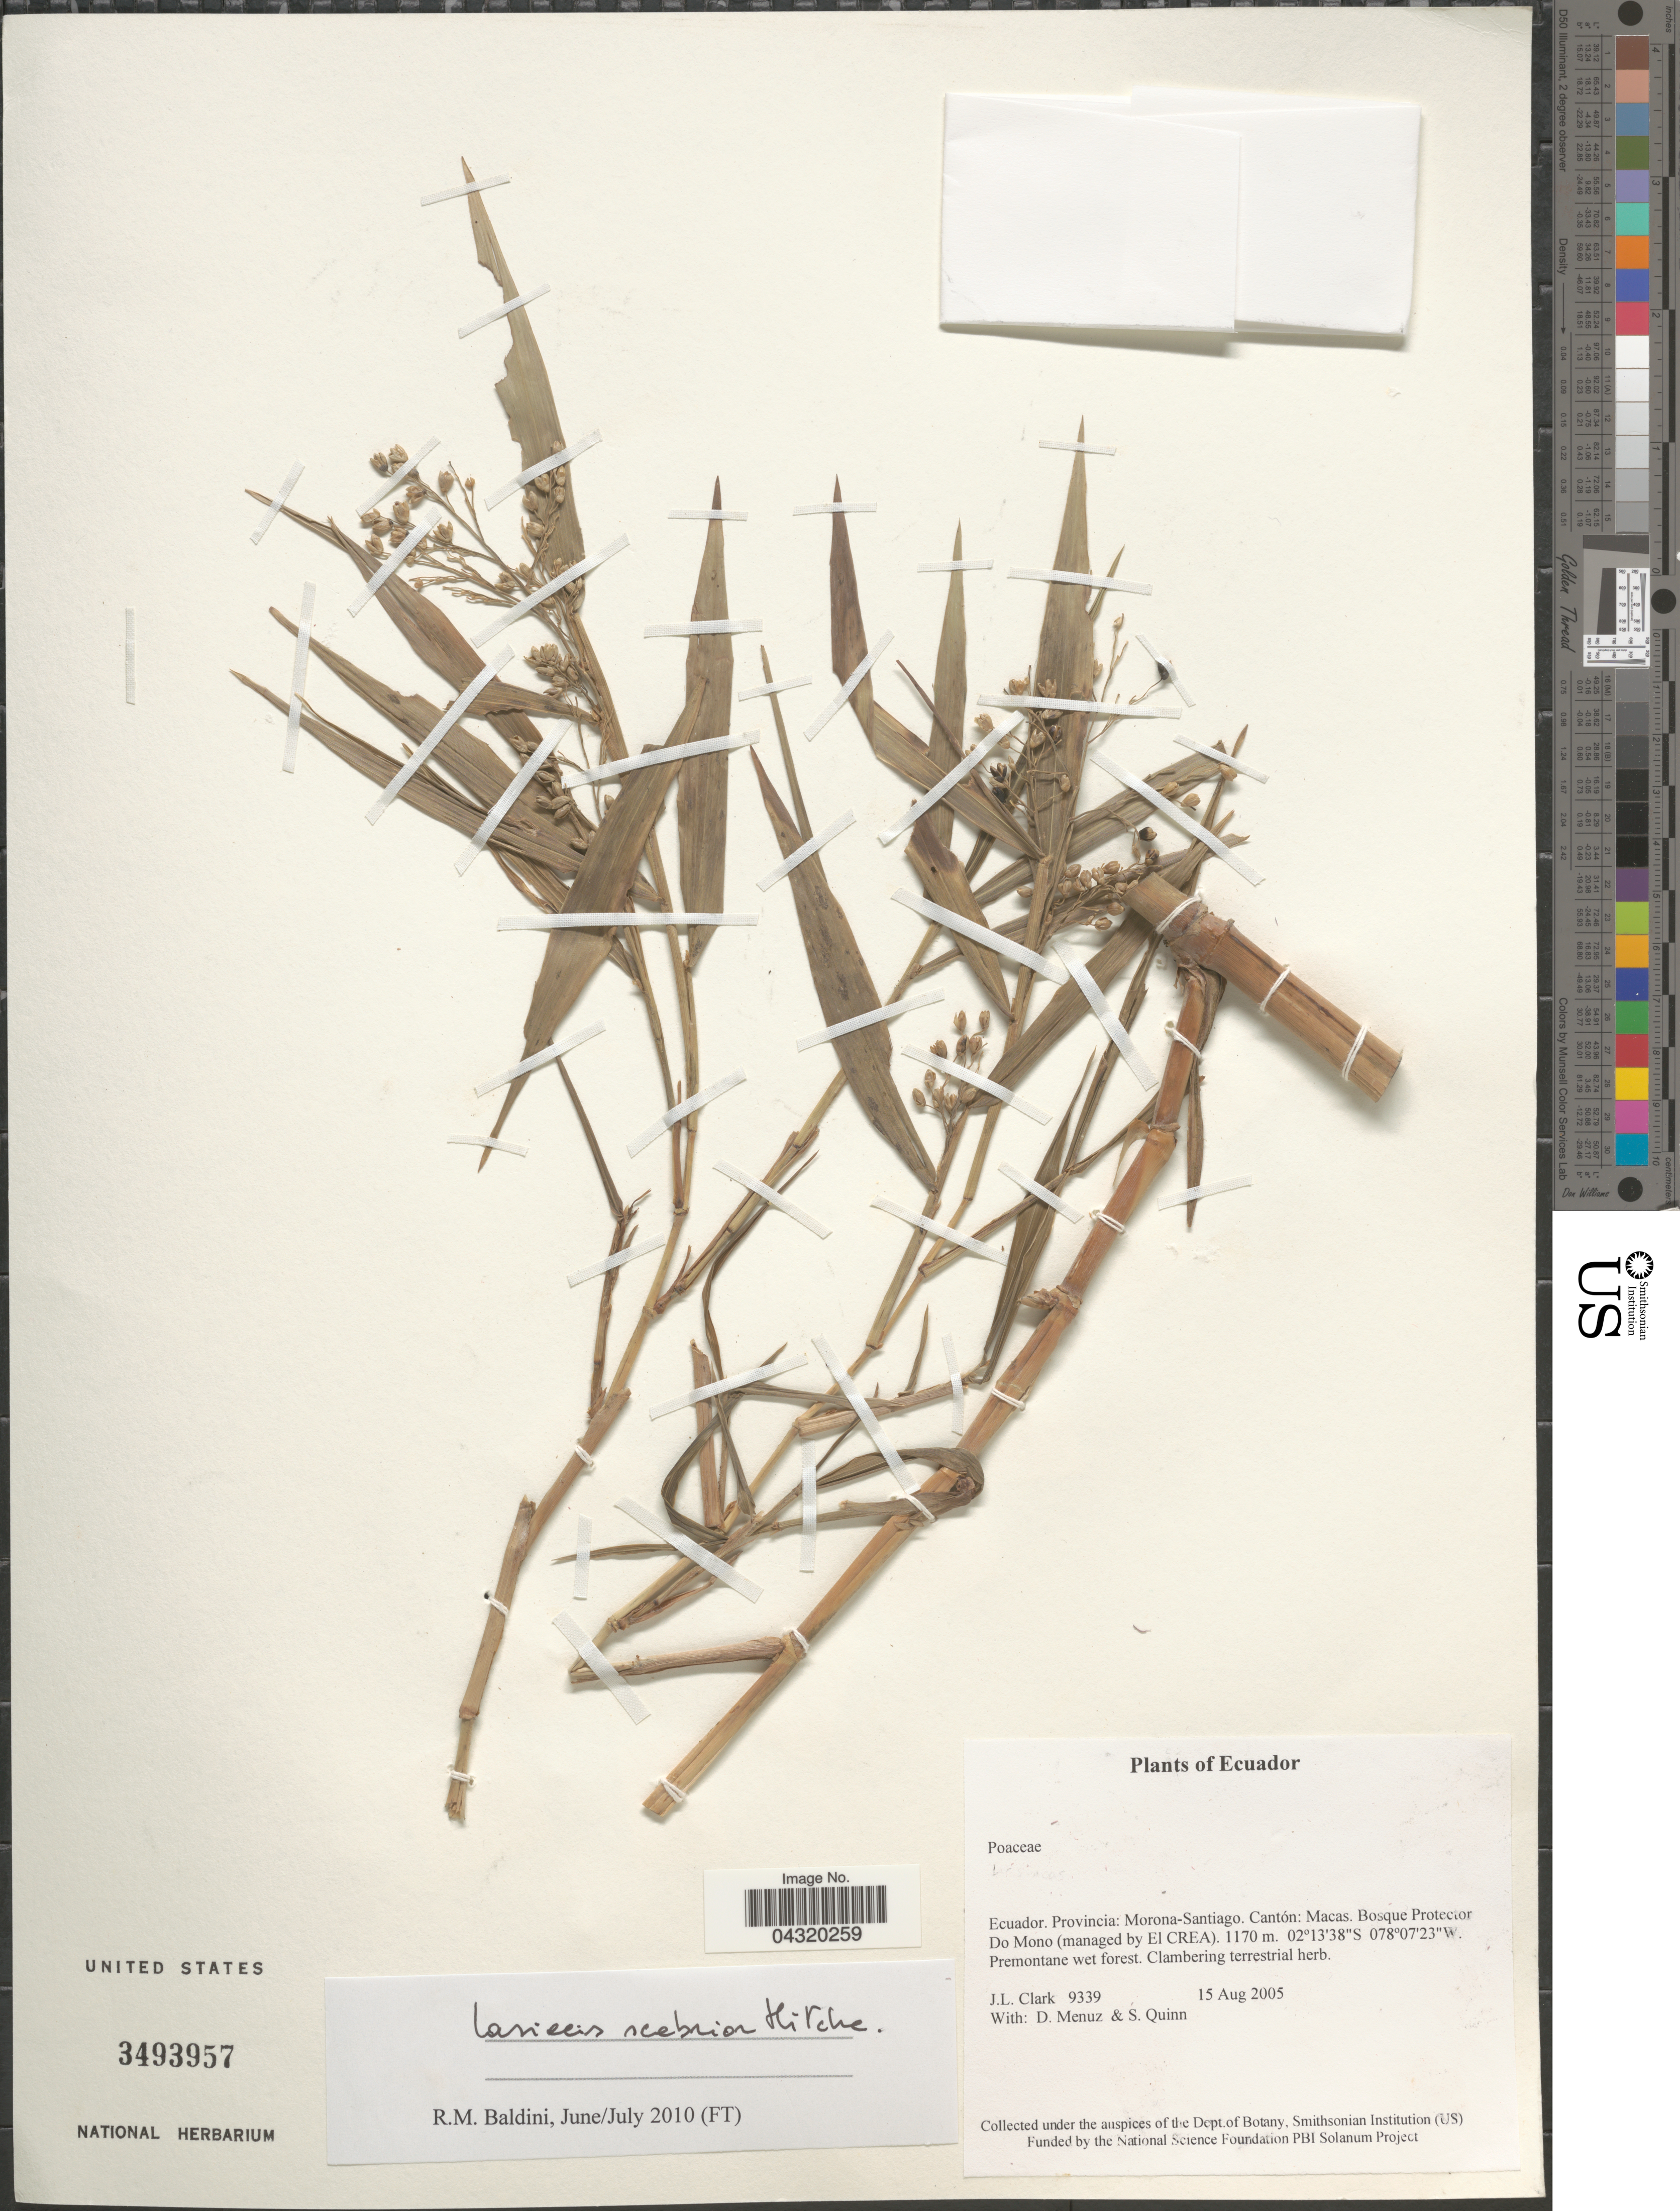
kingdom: Plantae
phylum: Tracheophyta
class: Liliopsida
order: Poales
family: Poaceae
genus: Lasiacis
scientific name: Lasiacis scabrior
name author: Hitchc.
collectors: J. L. Clark, D. Menuz & S. Quinn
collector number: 9339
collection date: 2005-08-15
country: Ecuador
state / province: Morona-Santiago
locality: Cantón: Macas. Bosque Protector Do mono (managed by El CREA).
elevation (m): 1170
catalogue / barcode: US 3493957